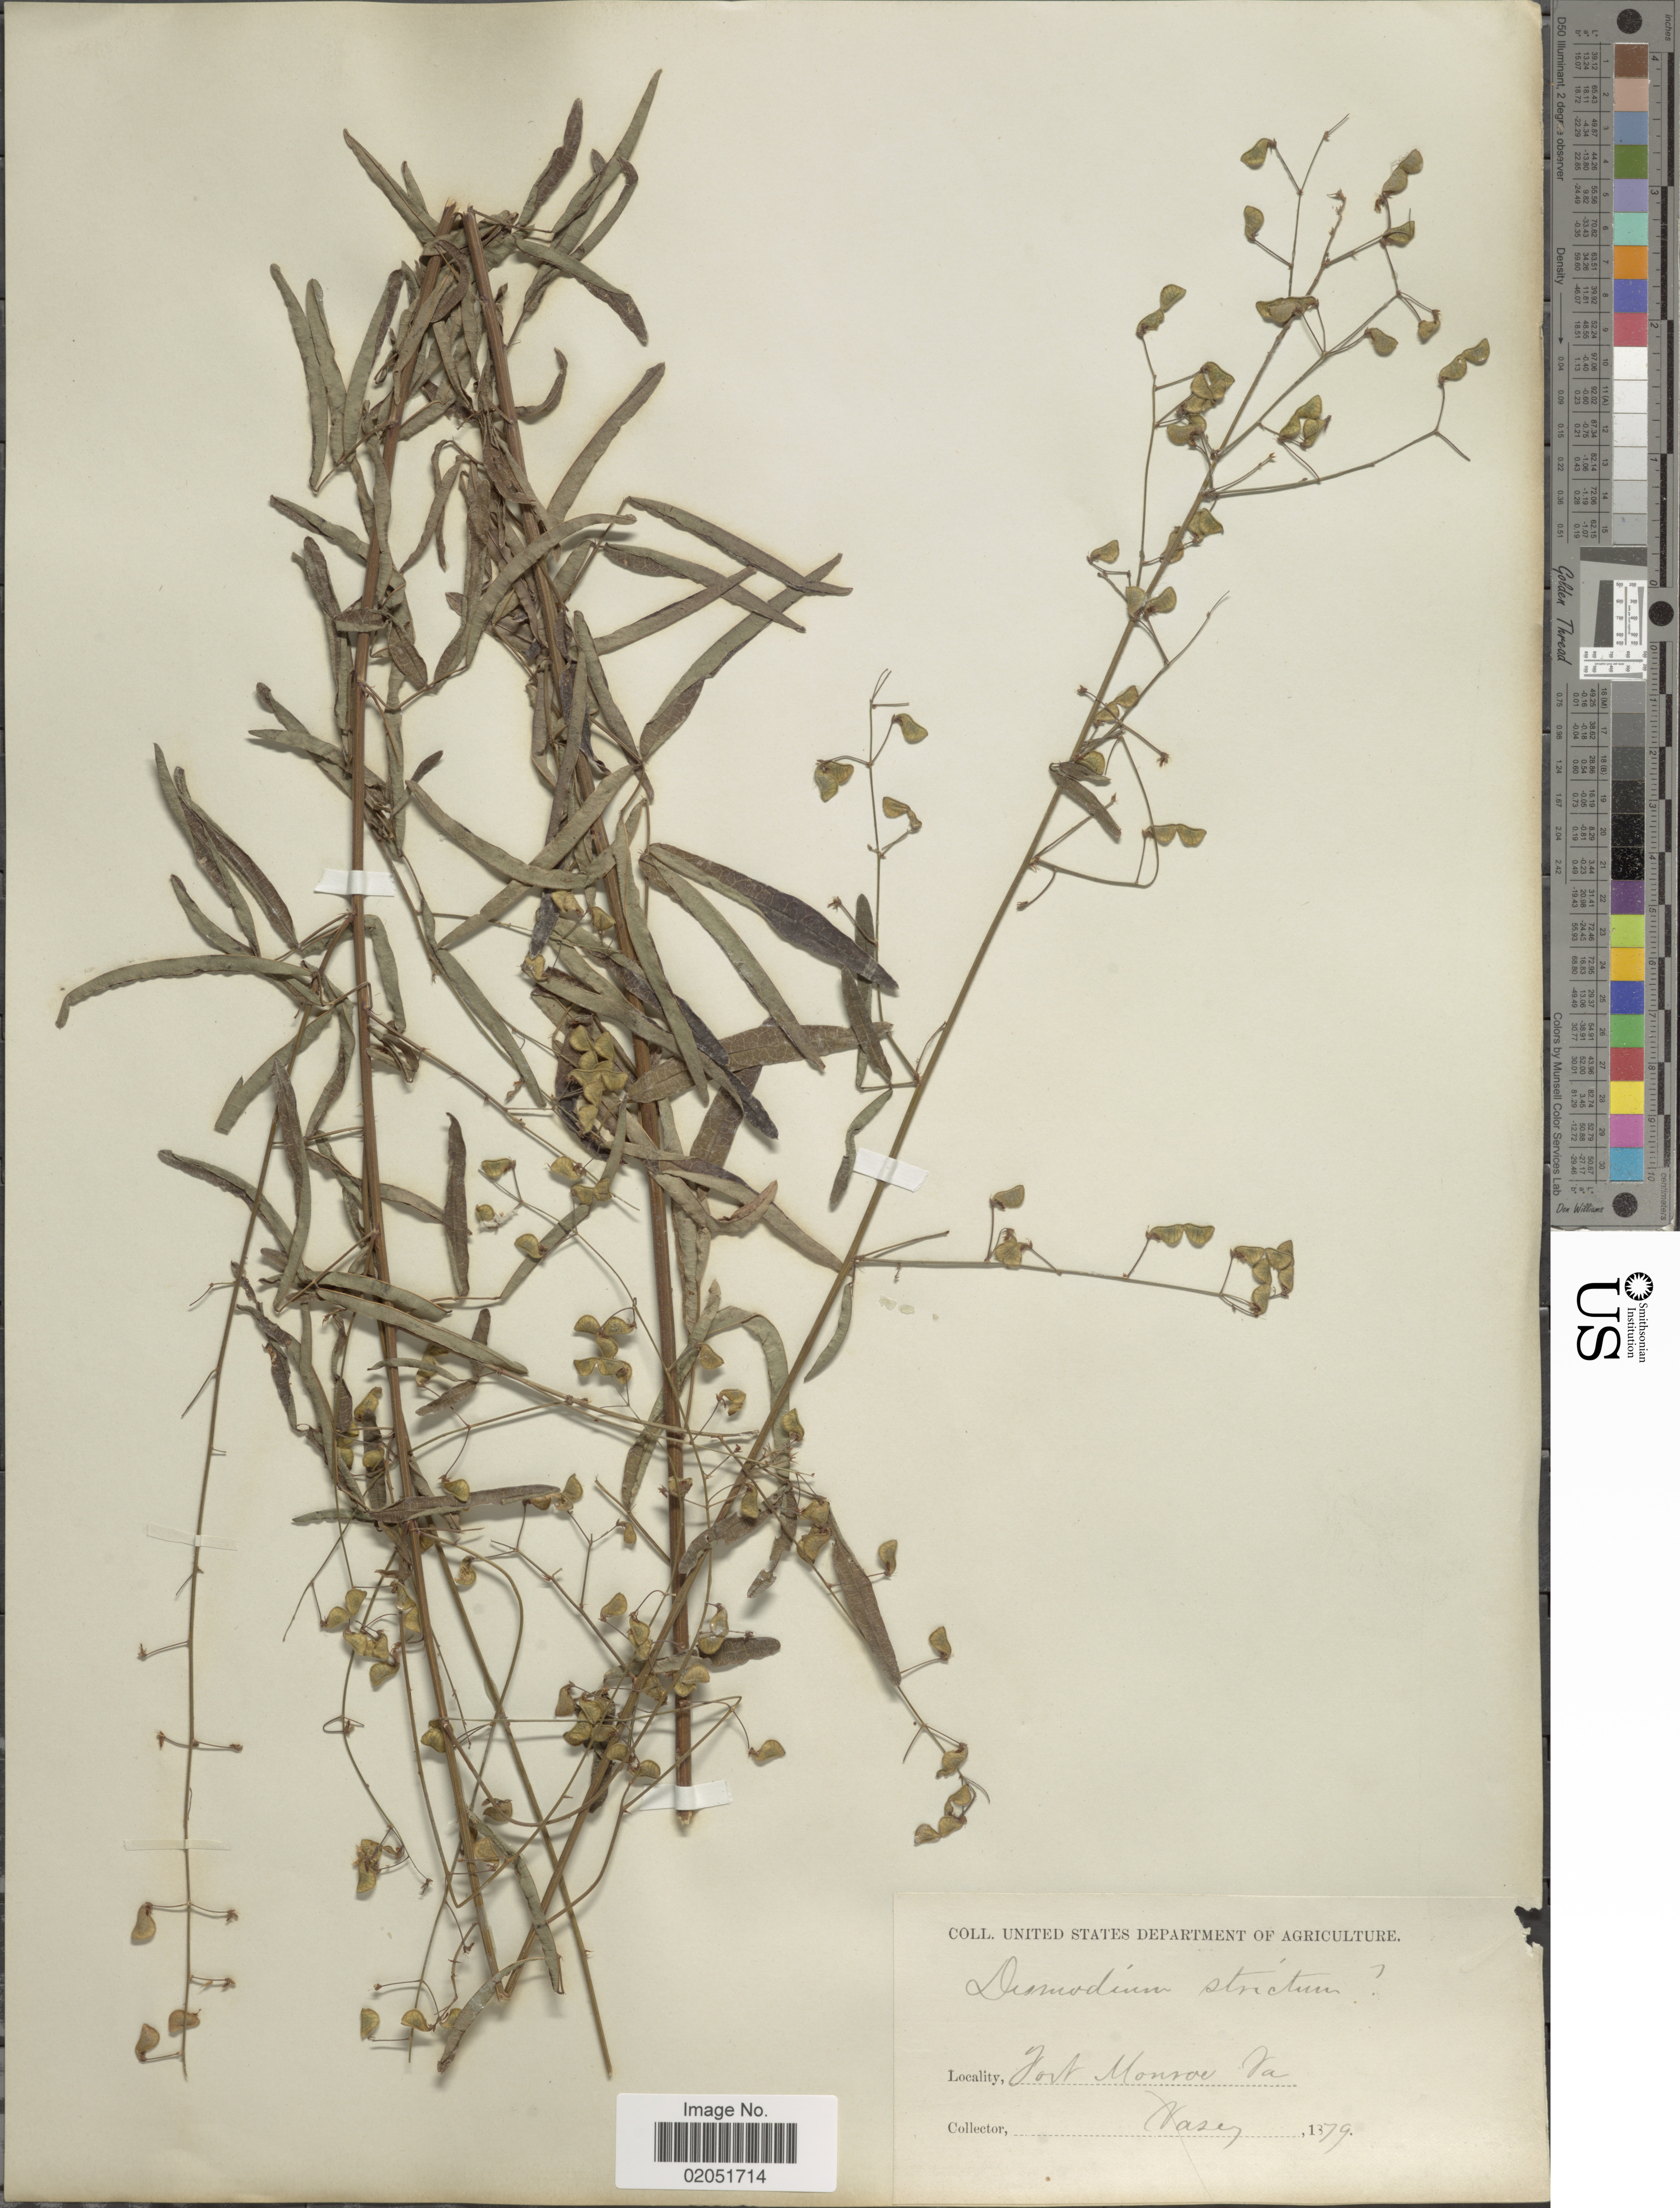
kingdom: Plantae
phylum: Tracheophyta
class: Magnoliopsida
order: Fabales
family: Fabaceae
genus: Desmodium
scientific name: Desmodium strictum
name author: (Pursh) DC.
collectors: Vasey, --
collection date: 1879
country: United States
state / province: Virginia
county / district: City of Hampton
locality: Fort Monroe.